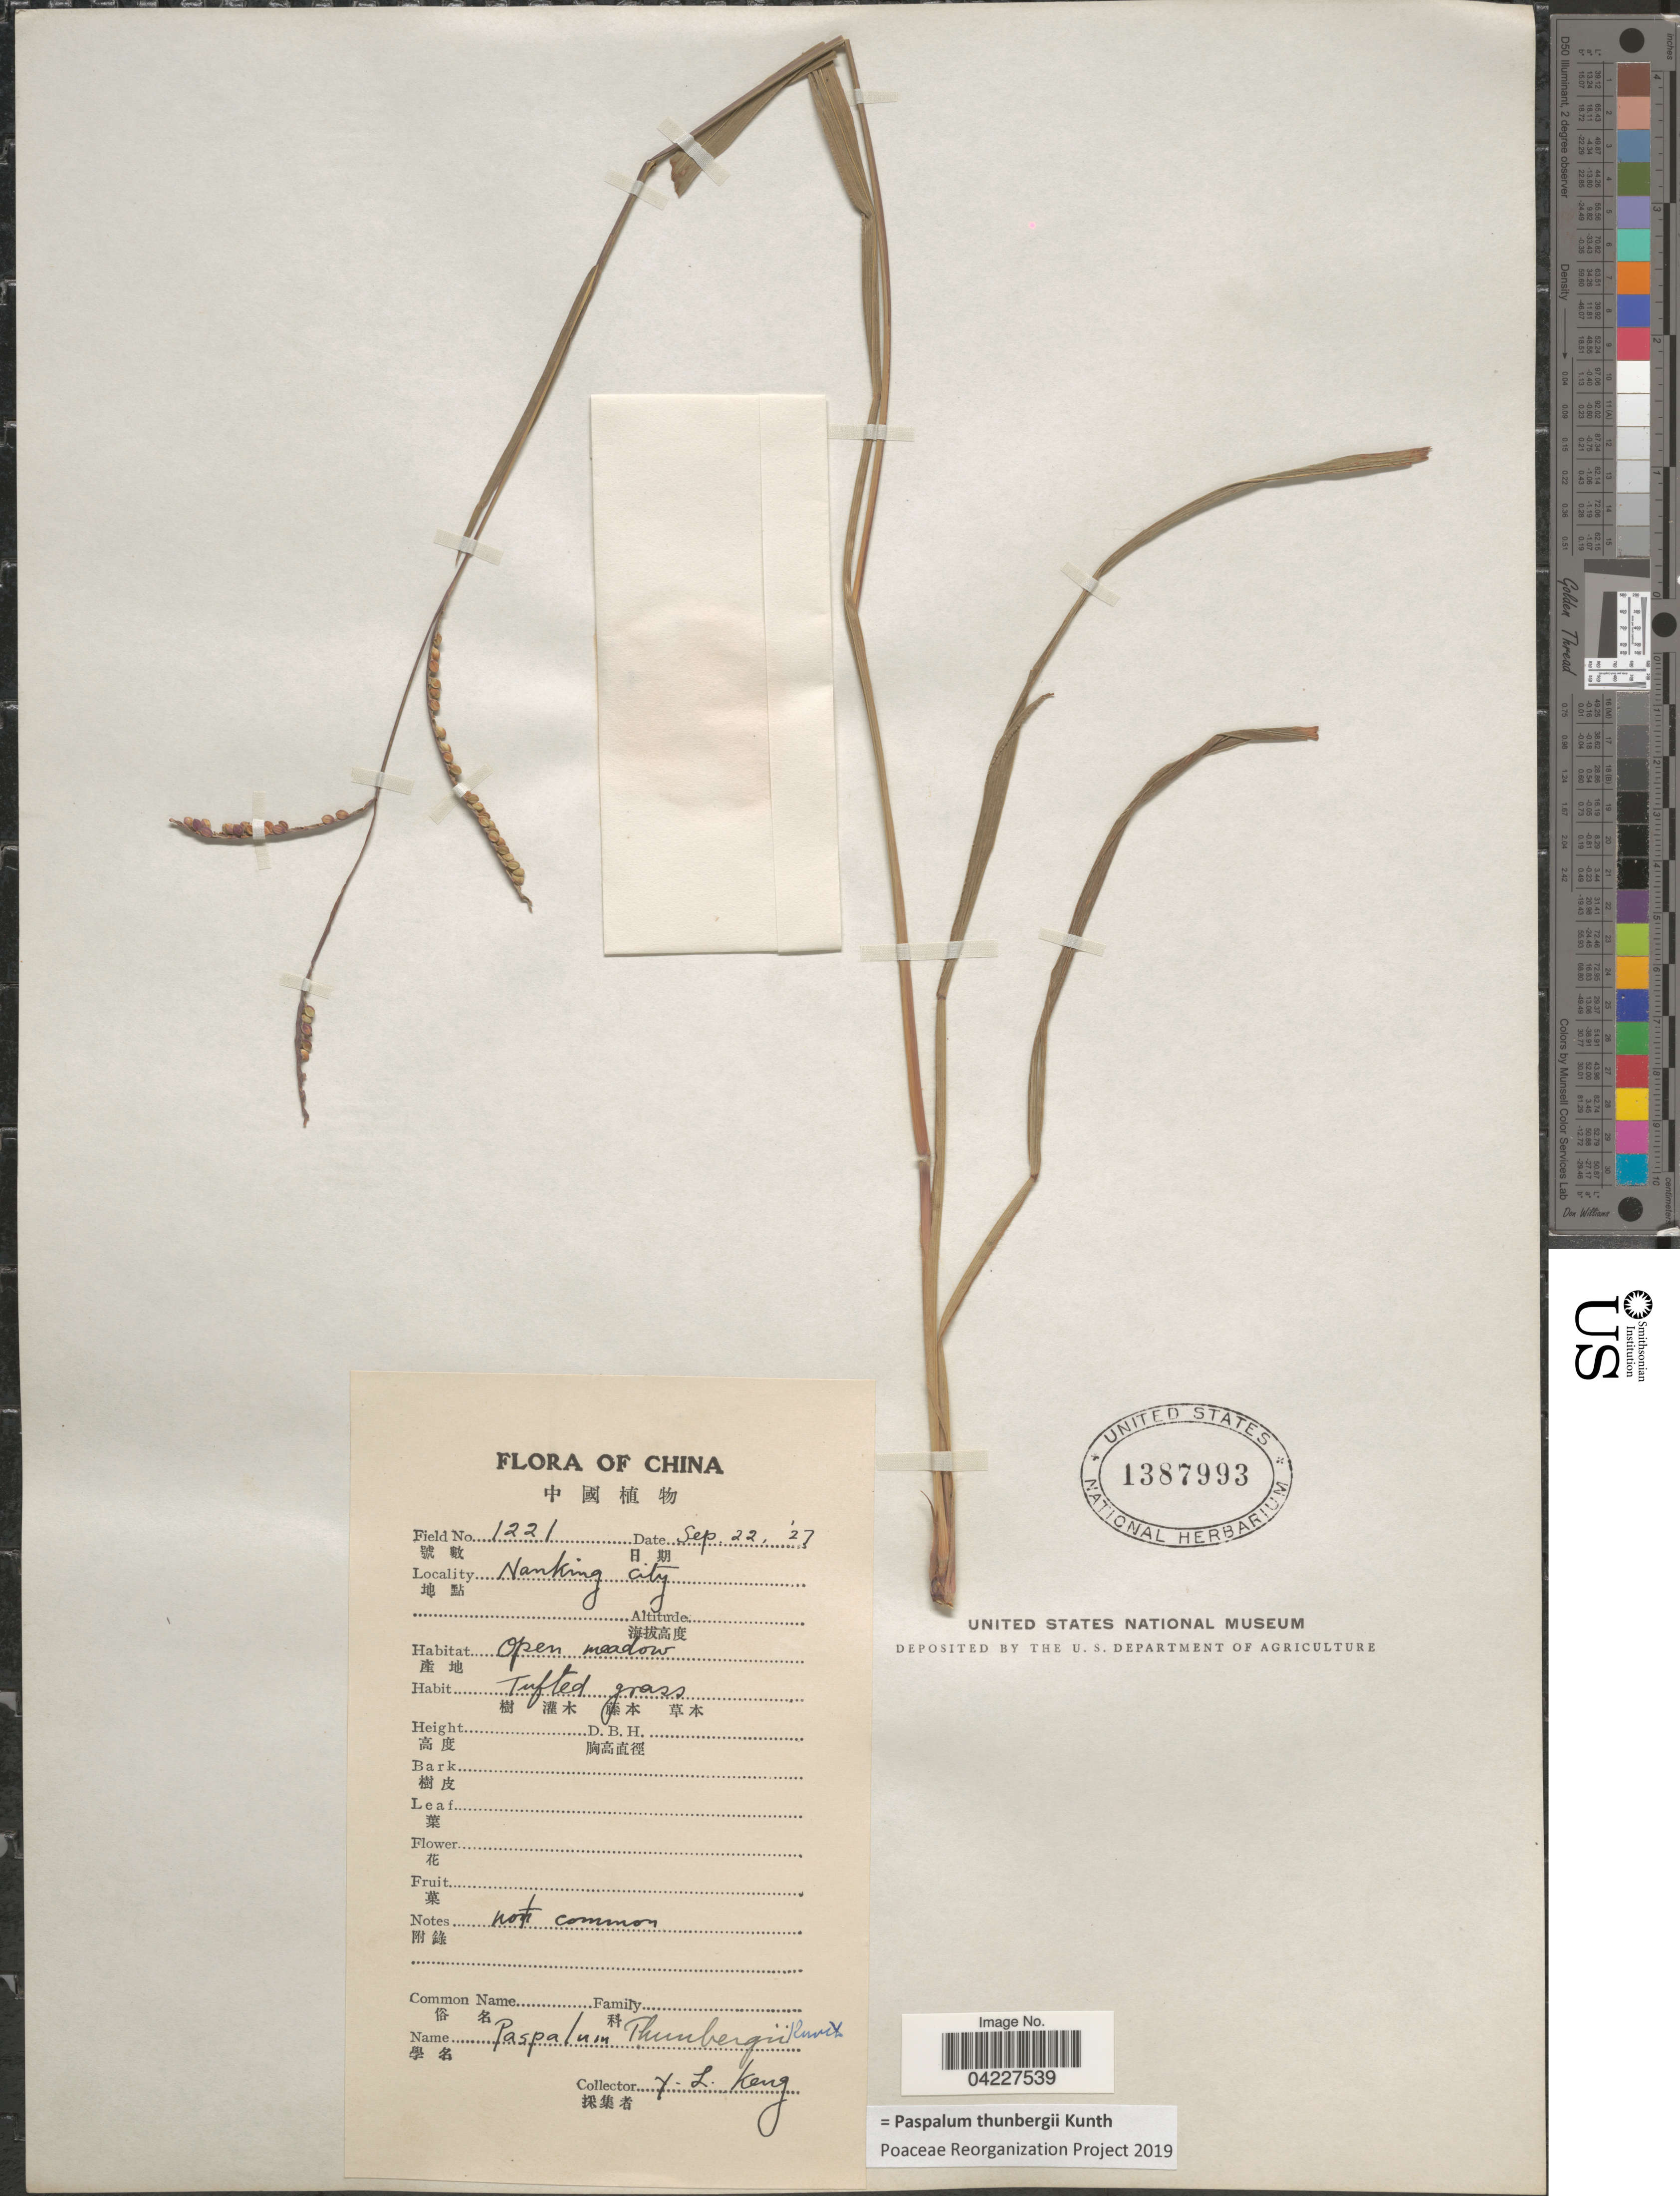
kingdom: Plantae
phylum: Tracheophyta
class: Liliopsida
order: Poales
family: Poaceae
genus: Paspalum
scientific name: Paspalum thunbergii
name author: Kunth ex Steud.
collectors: Y. L. Keng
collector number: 1221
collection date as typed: Transcribed d/m/y: 22/9/27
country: China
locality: Nanking city.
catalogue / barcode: US 1387993